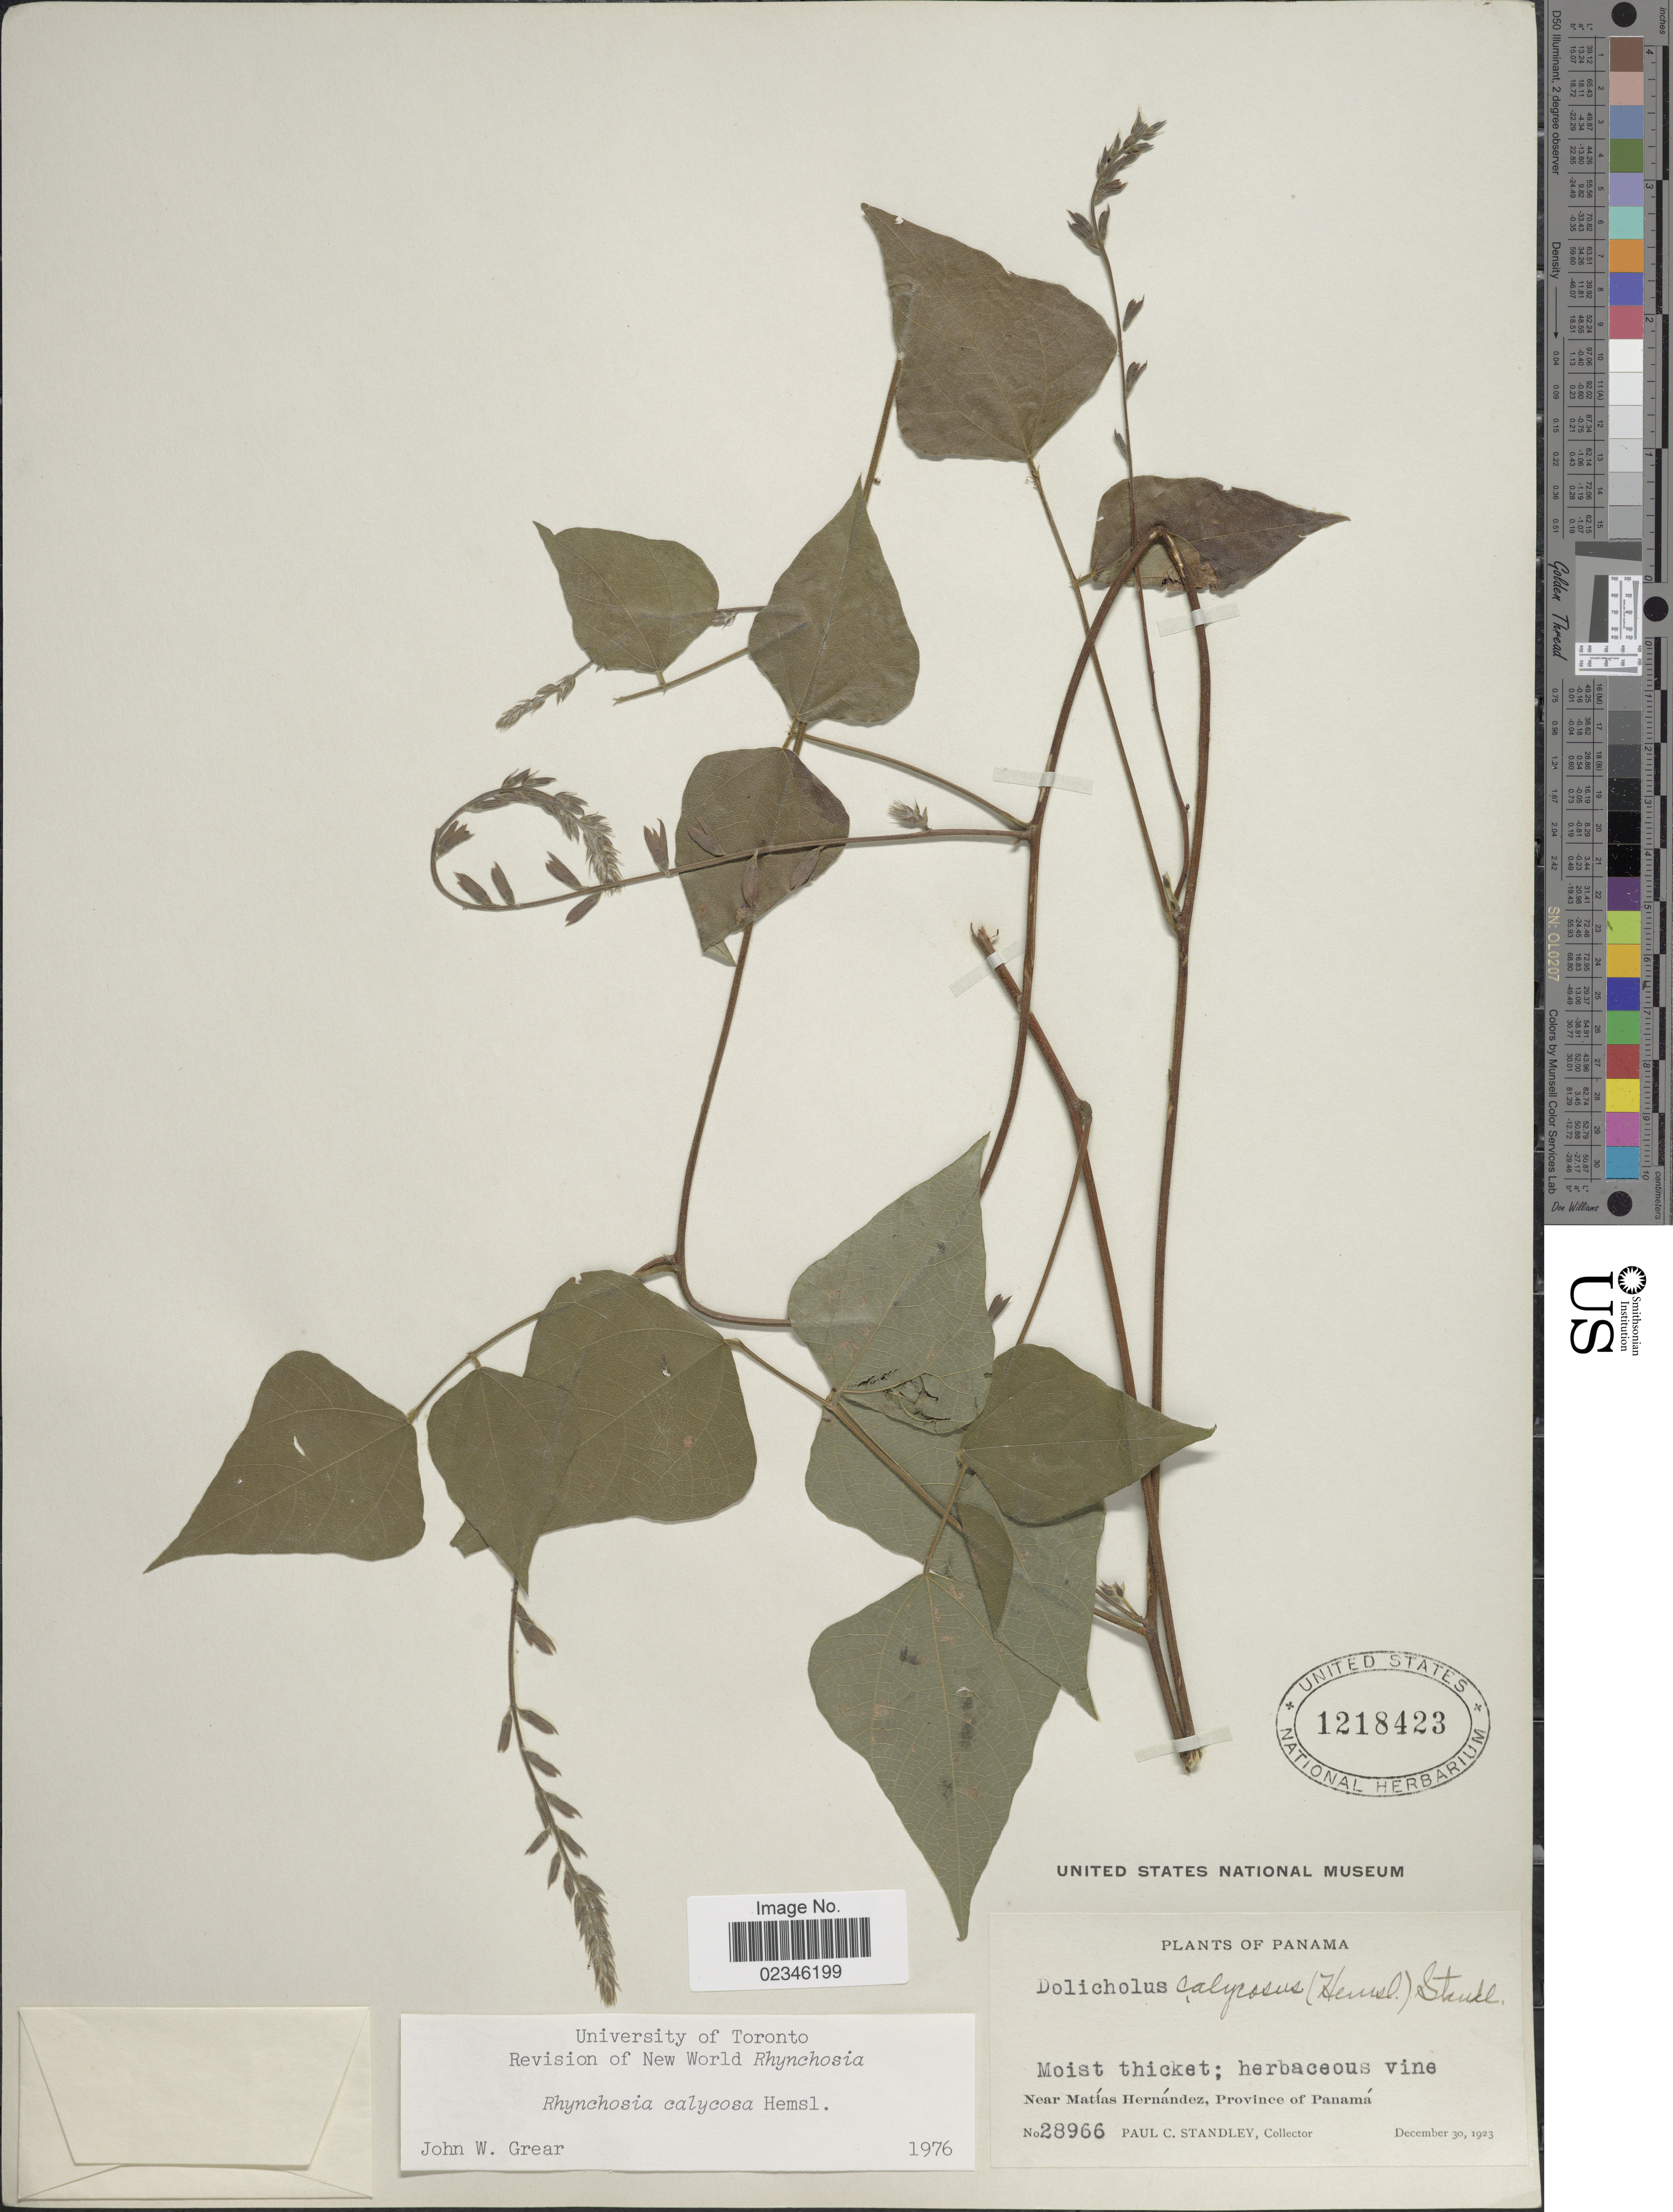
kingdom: Plantae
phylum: Tracheophyta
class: Magnoliopsida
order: Fabales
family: Fabaceae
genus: Rhynchosia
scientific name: Rhynchosia calycosa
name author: Hemsl.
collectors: P. C. Standley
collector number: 28966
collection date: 1923-12-30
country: Panama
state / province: Panamá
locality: Near Matias Hernandez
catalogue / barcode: US 1218423